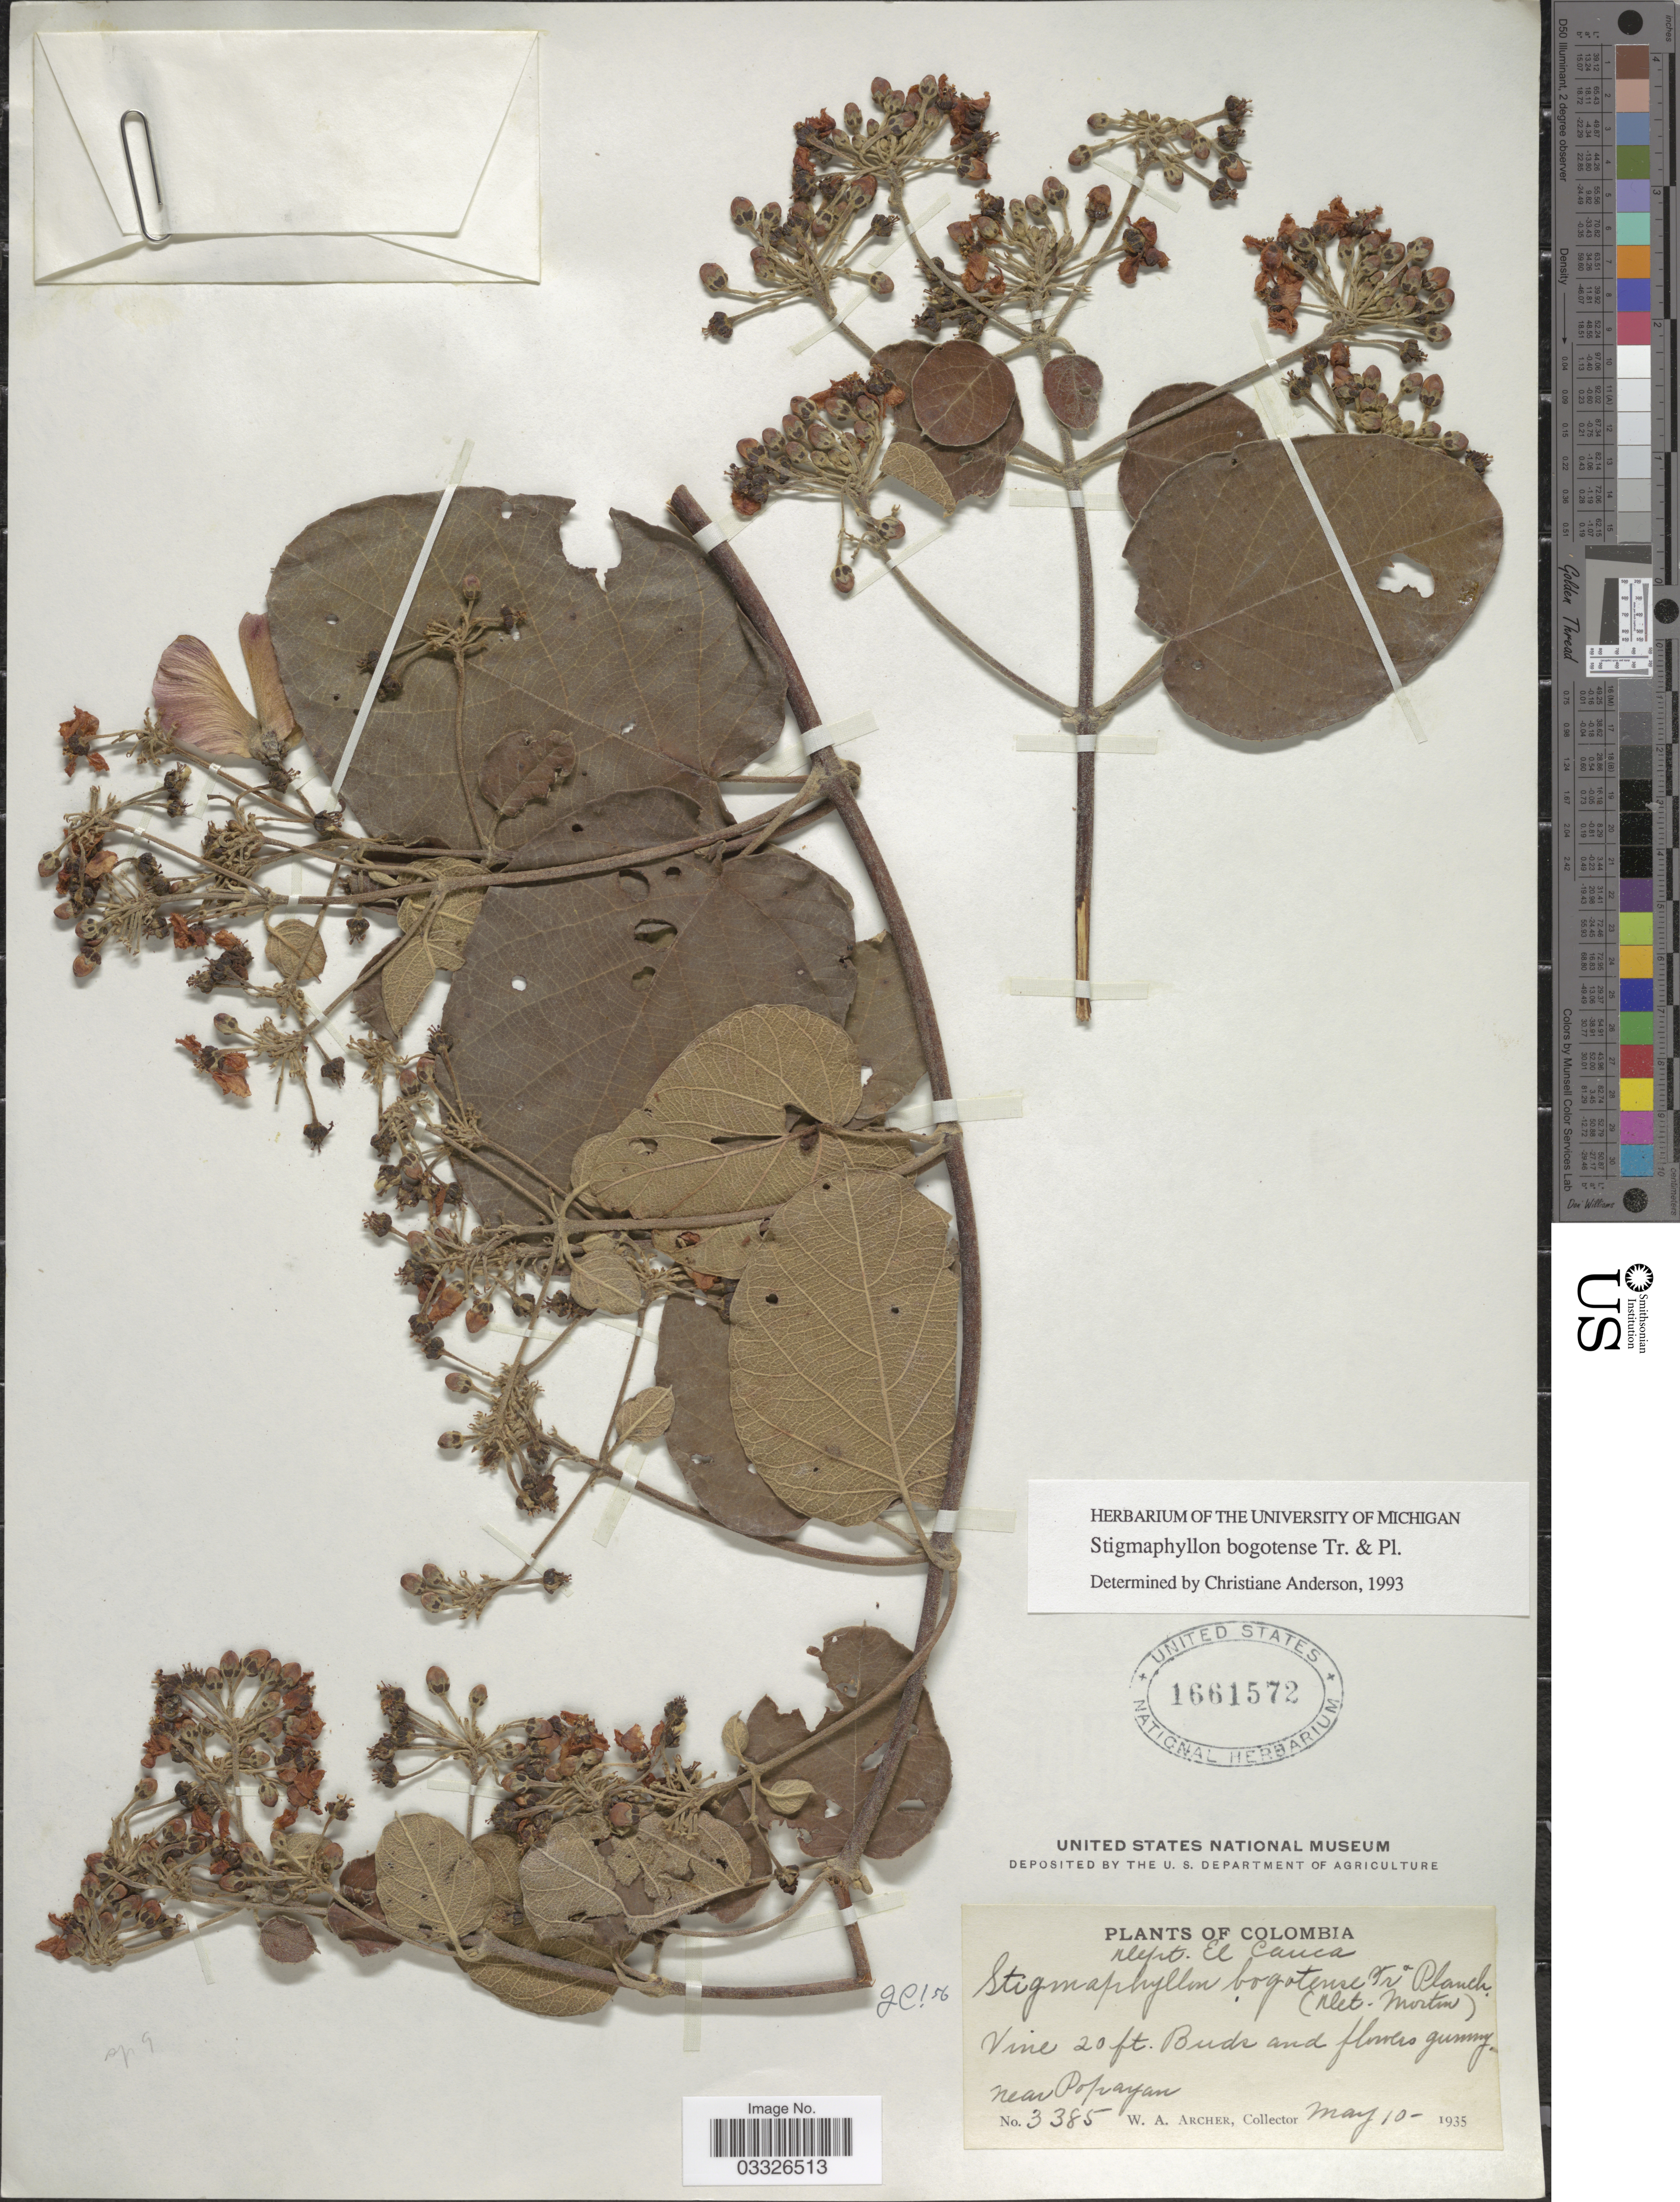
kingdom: Plantae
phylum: Tracheophyta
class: Magnoliopsida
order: Malpighiales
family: Malpighiaceae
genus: Stigmaphyllon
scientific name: Stigmaphyllon bogotense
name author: Triana & Planch.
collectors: W. Archer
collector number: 3385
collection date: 1935-05-10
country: Colombia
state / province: Cauca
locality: Dept. El Cauca, near Popayan.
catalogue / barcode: US 1661572